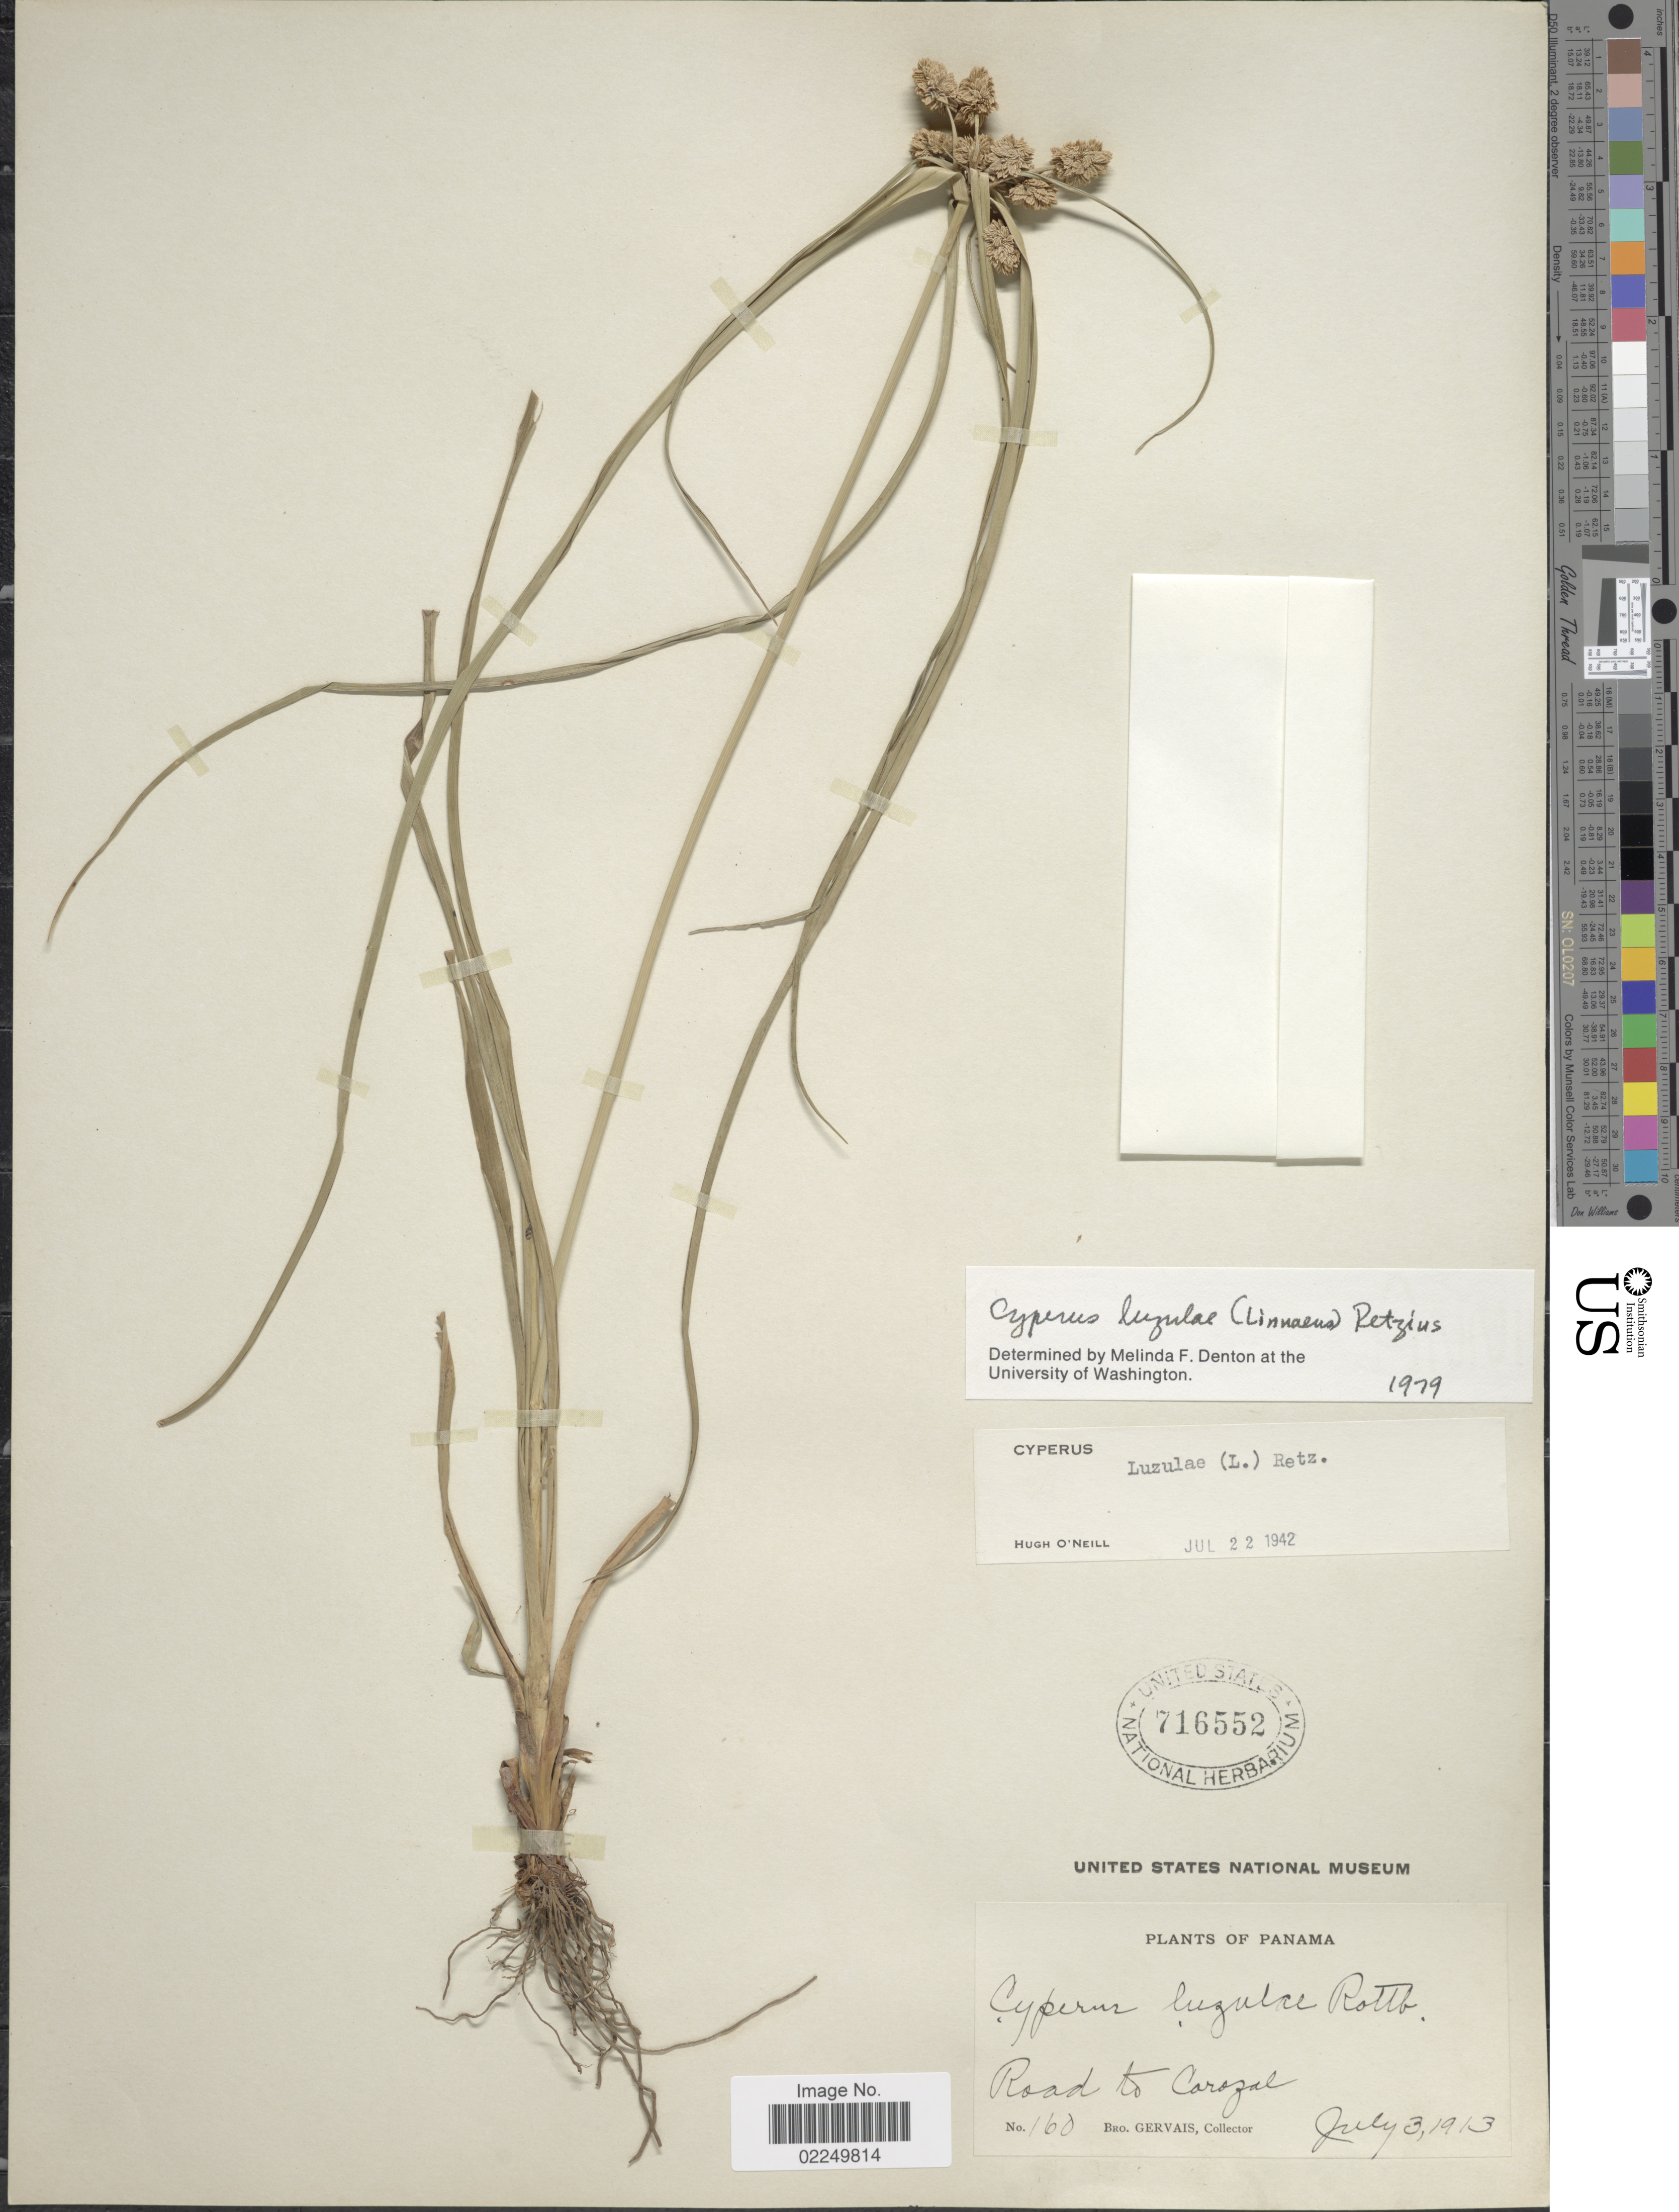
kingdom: Plantae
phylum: Tracheophyta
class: Liliopsida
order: Poales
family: Cyperaceae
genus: Cyperus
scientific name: Cyperus luzulae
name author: (L.) Rottb. ex Retz.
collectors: B. Gervais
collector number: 160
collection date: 1913-07-03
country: Panama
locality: Road to Corozal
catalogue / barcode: US 716552